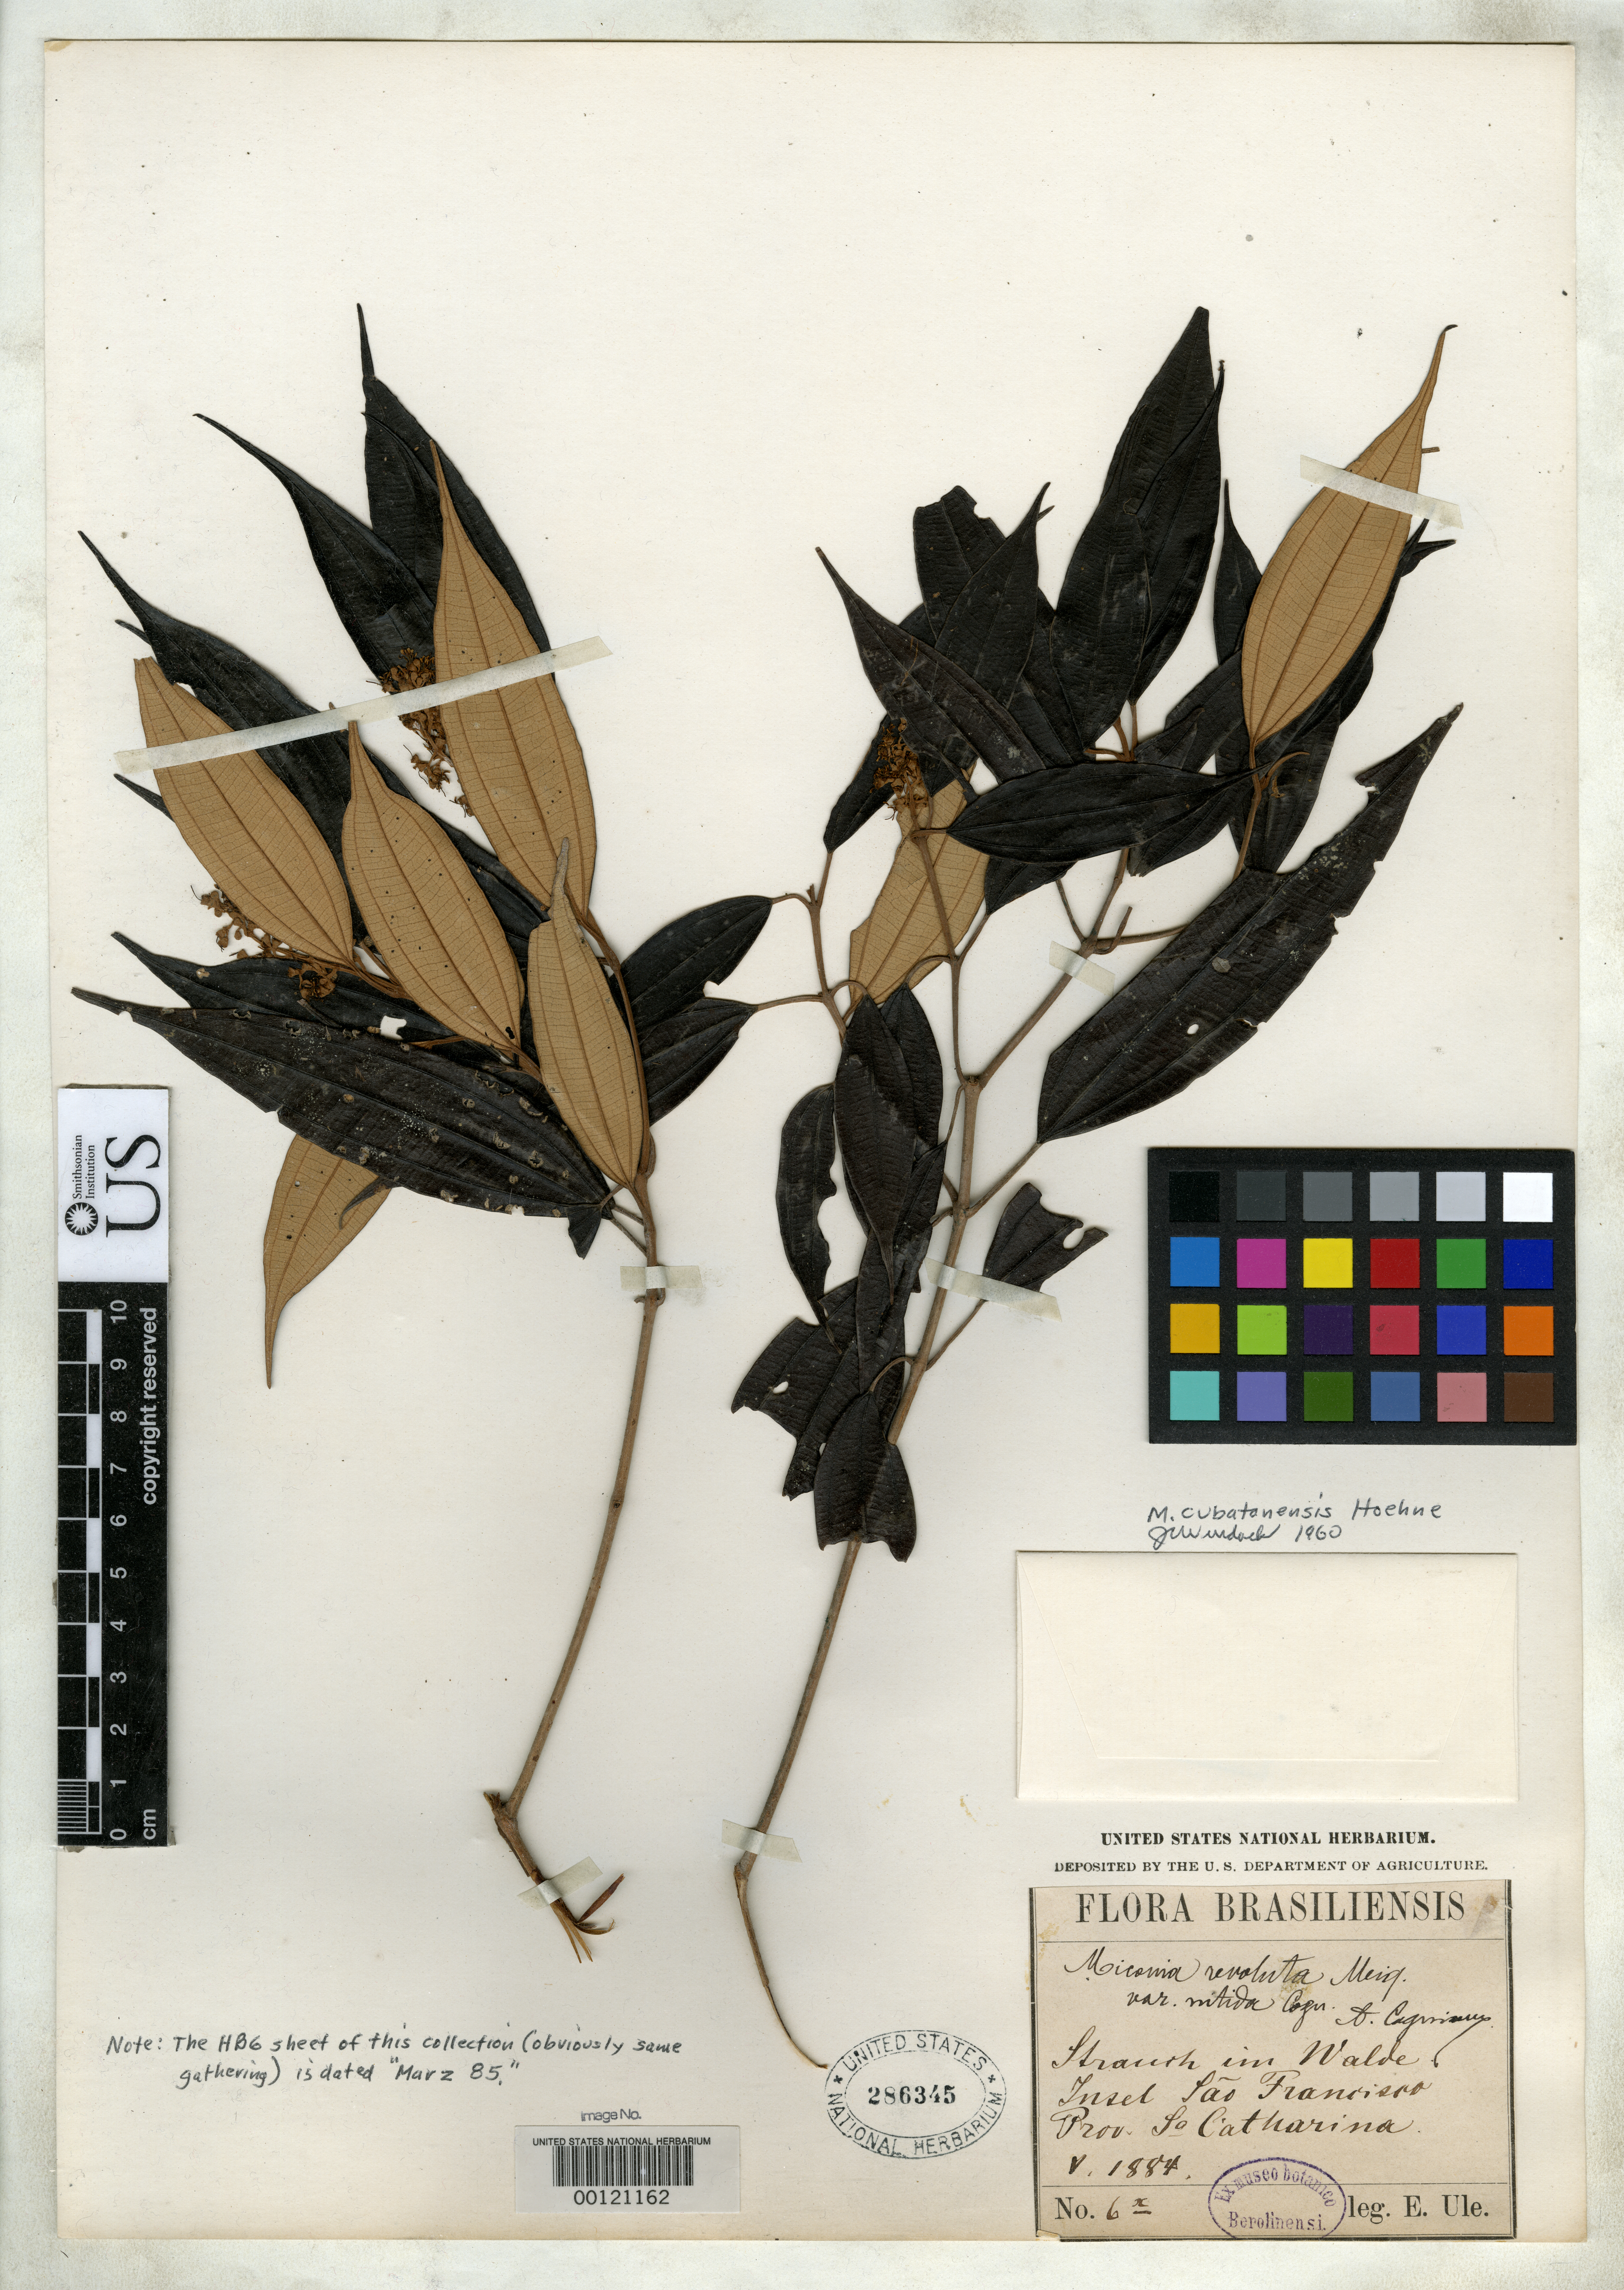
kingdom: Plantae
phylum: Tracheophyta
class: Magnoliopsida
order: Myrtales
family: Melastomataceae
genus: Miconia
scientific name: Miconia revoluta var. nitida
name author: Cogn. in A. DC.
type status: Isotype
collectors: E. H. Ule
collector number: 6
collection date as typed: May 1884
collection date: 1884-05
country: Brazil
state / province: Santa Catarina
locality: San Francisco.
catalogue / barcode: US 286345